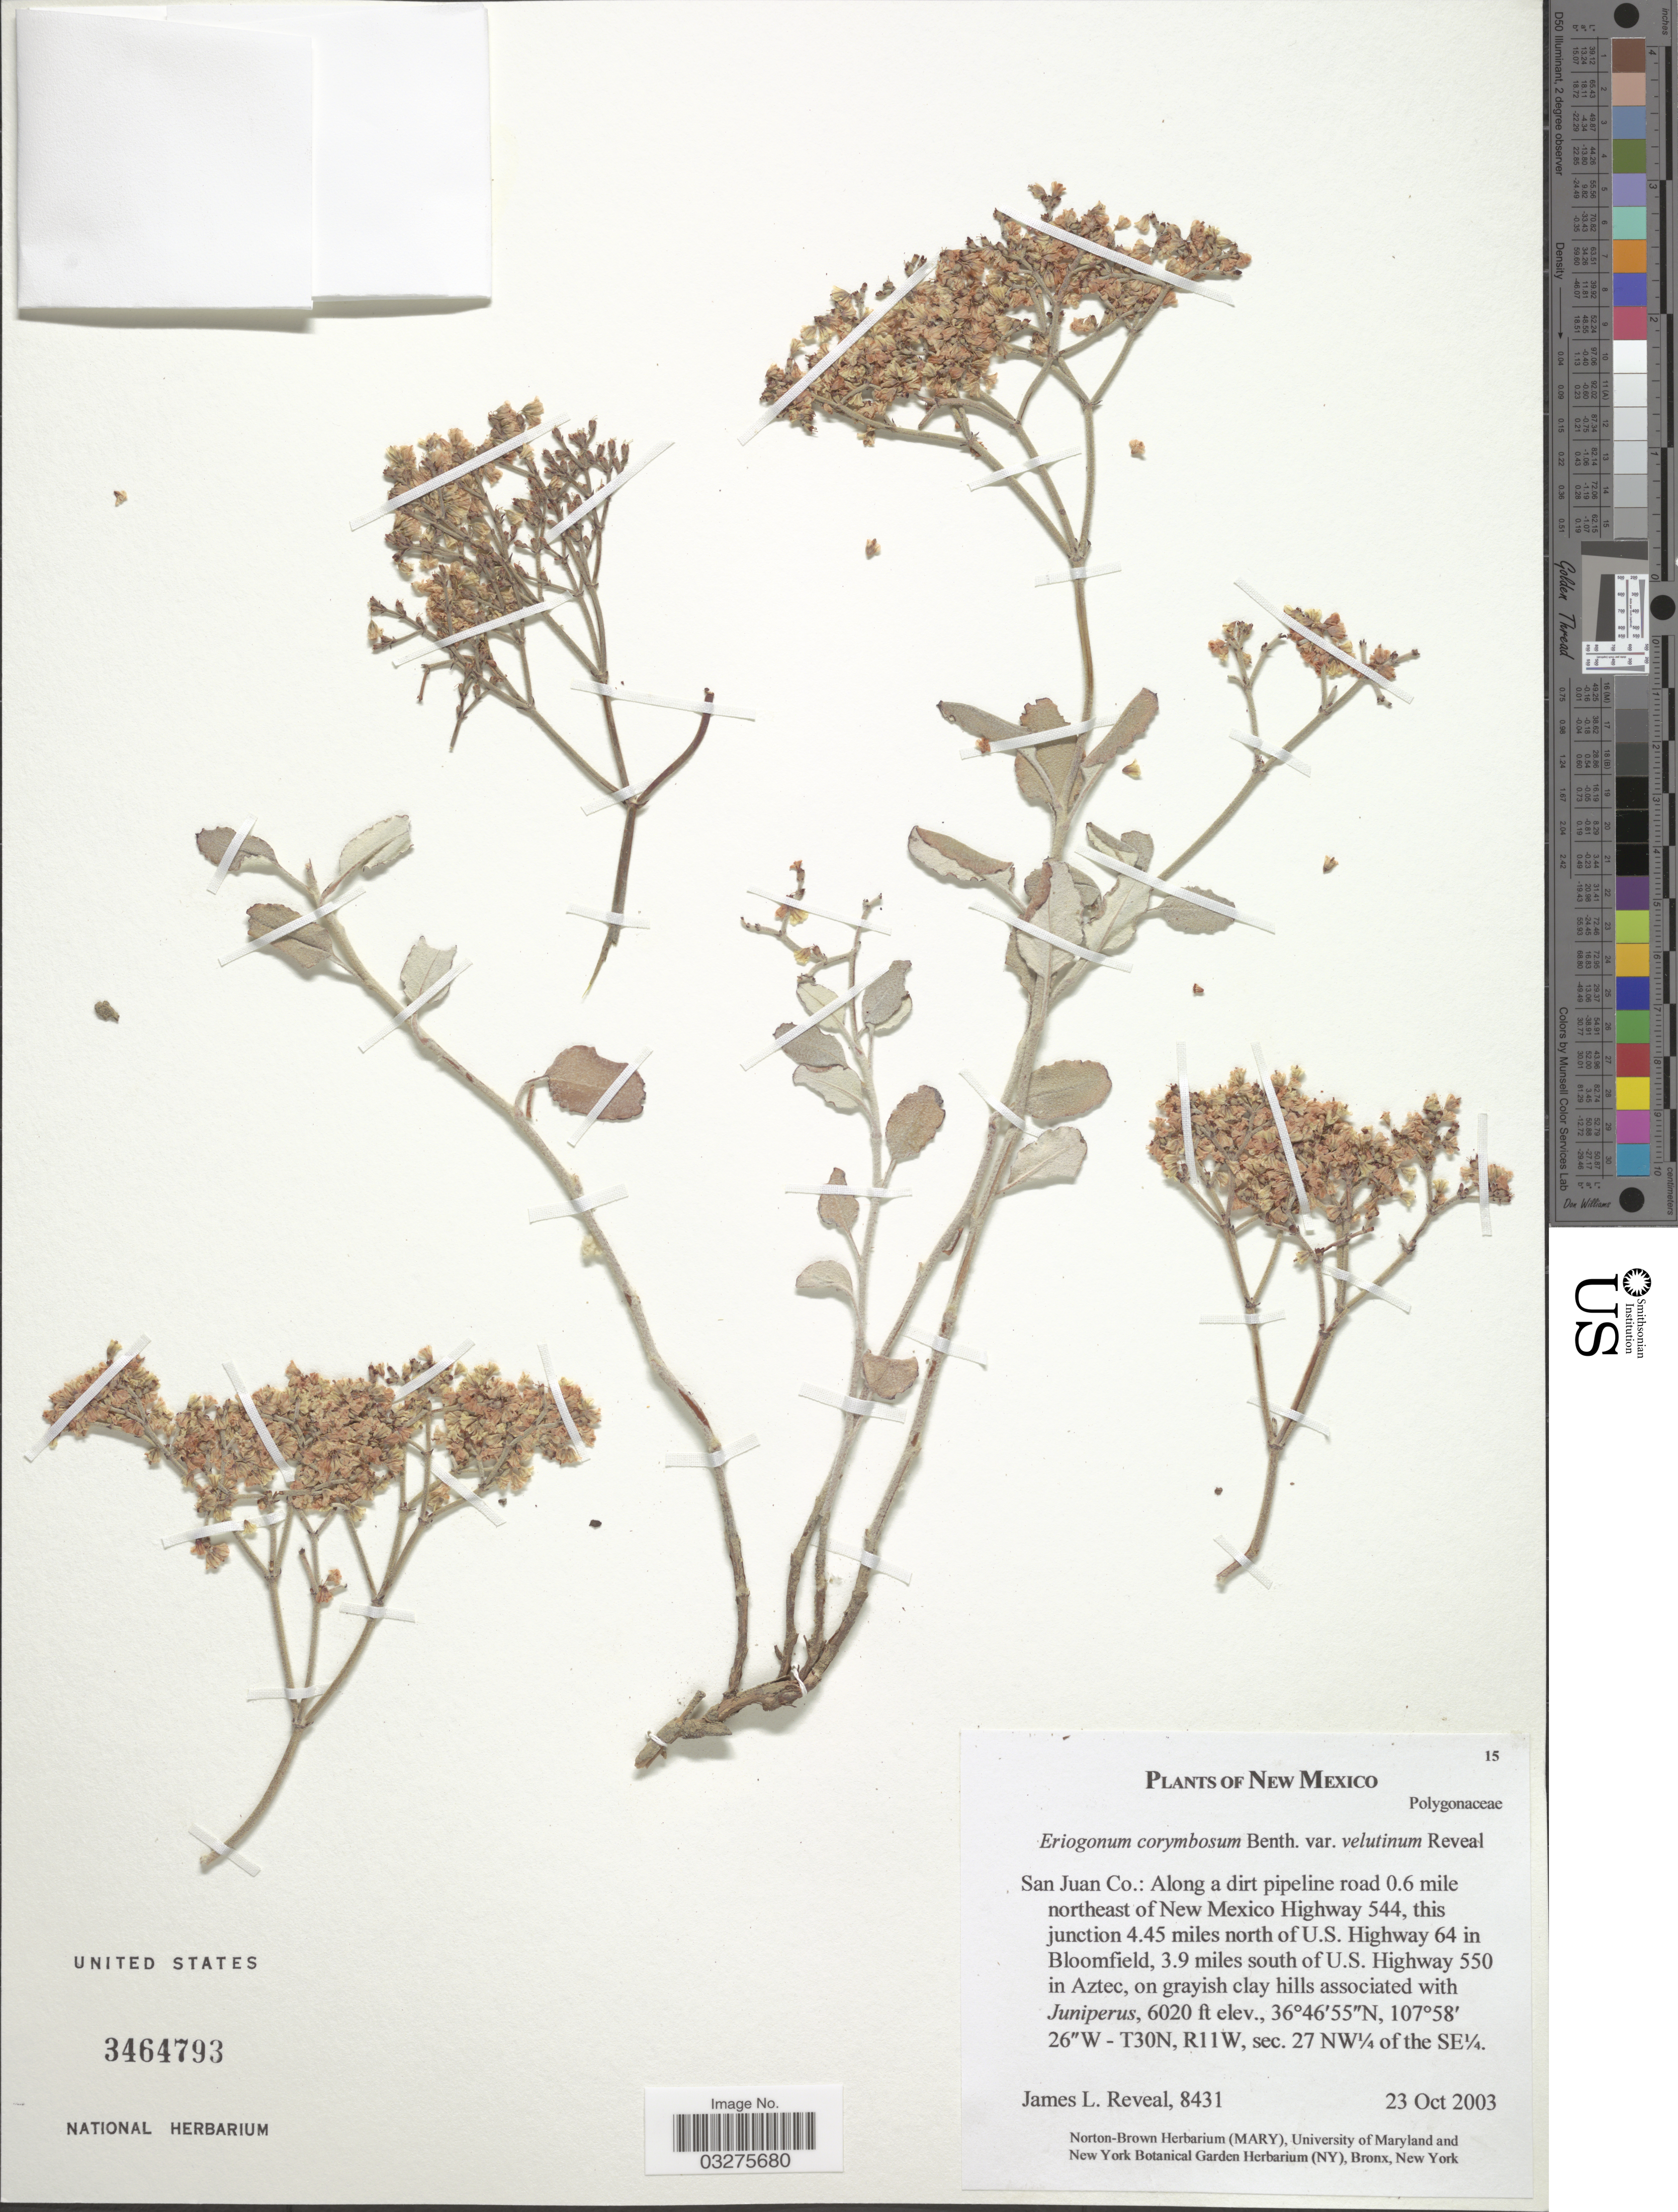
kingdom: Plantae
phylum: Tracheophyta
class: Magnoliopsida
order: Caryophyllales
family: Polygonaceae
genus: Eriogonum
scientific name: Eriogonum corymbosum var. velutinum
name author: Reveal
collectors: J. L. Reveal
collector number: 8431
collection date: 2003-10-23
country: United States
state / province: New Mexico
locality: San Juan Co.: Along a dirt pipeline road 0.6 mile northeast of New Mexico Highway 544, this junction 4.45 miles north of U.S. Highway 64 in Bloomfield, 3.9 miles south of U.S. Highway 550. T30N, R11W, sec. 27 NW¼ of the SE¼.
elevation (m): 1835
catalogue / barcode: US 3464793